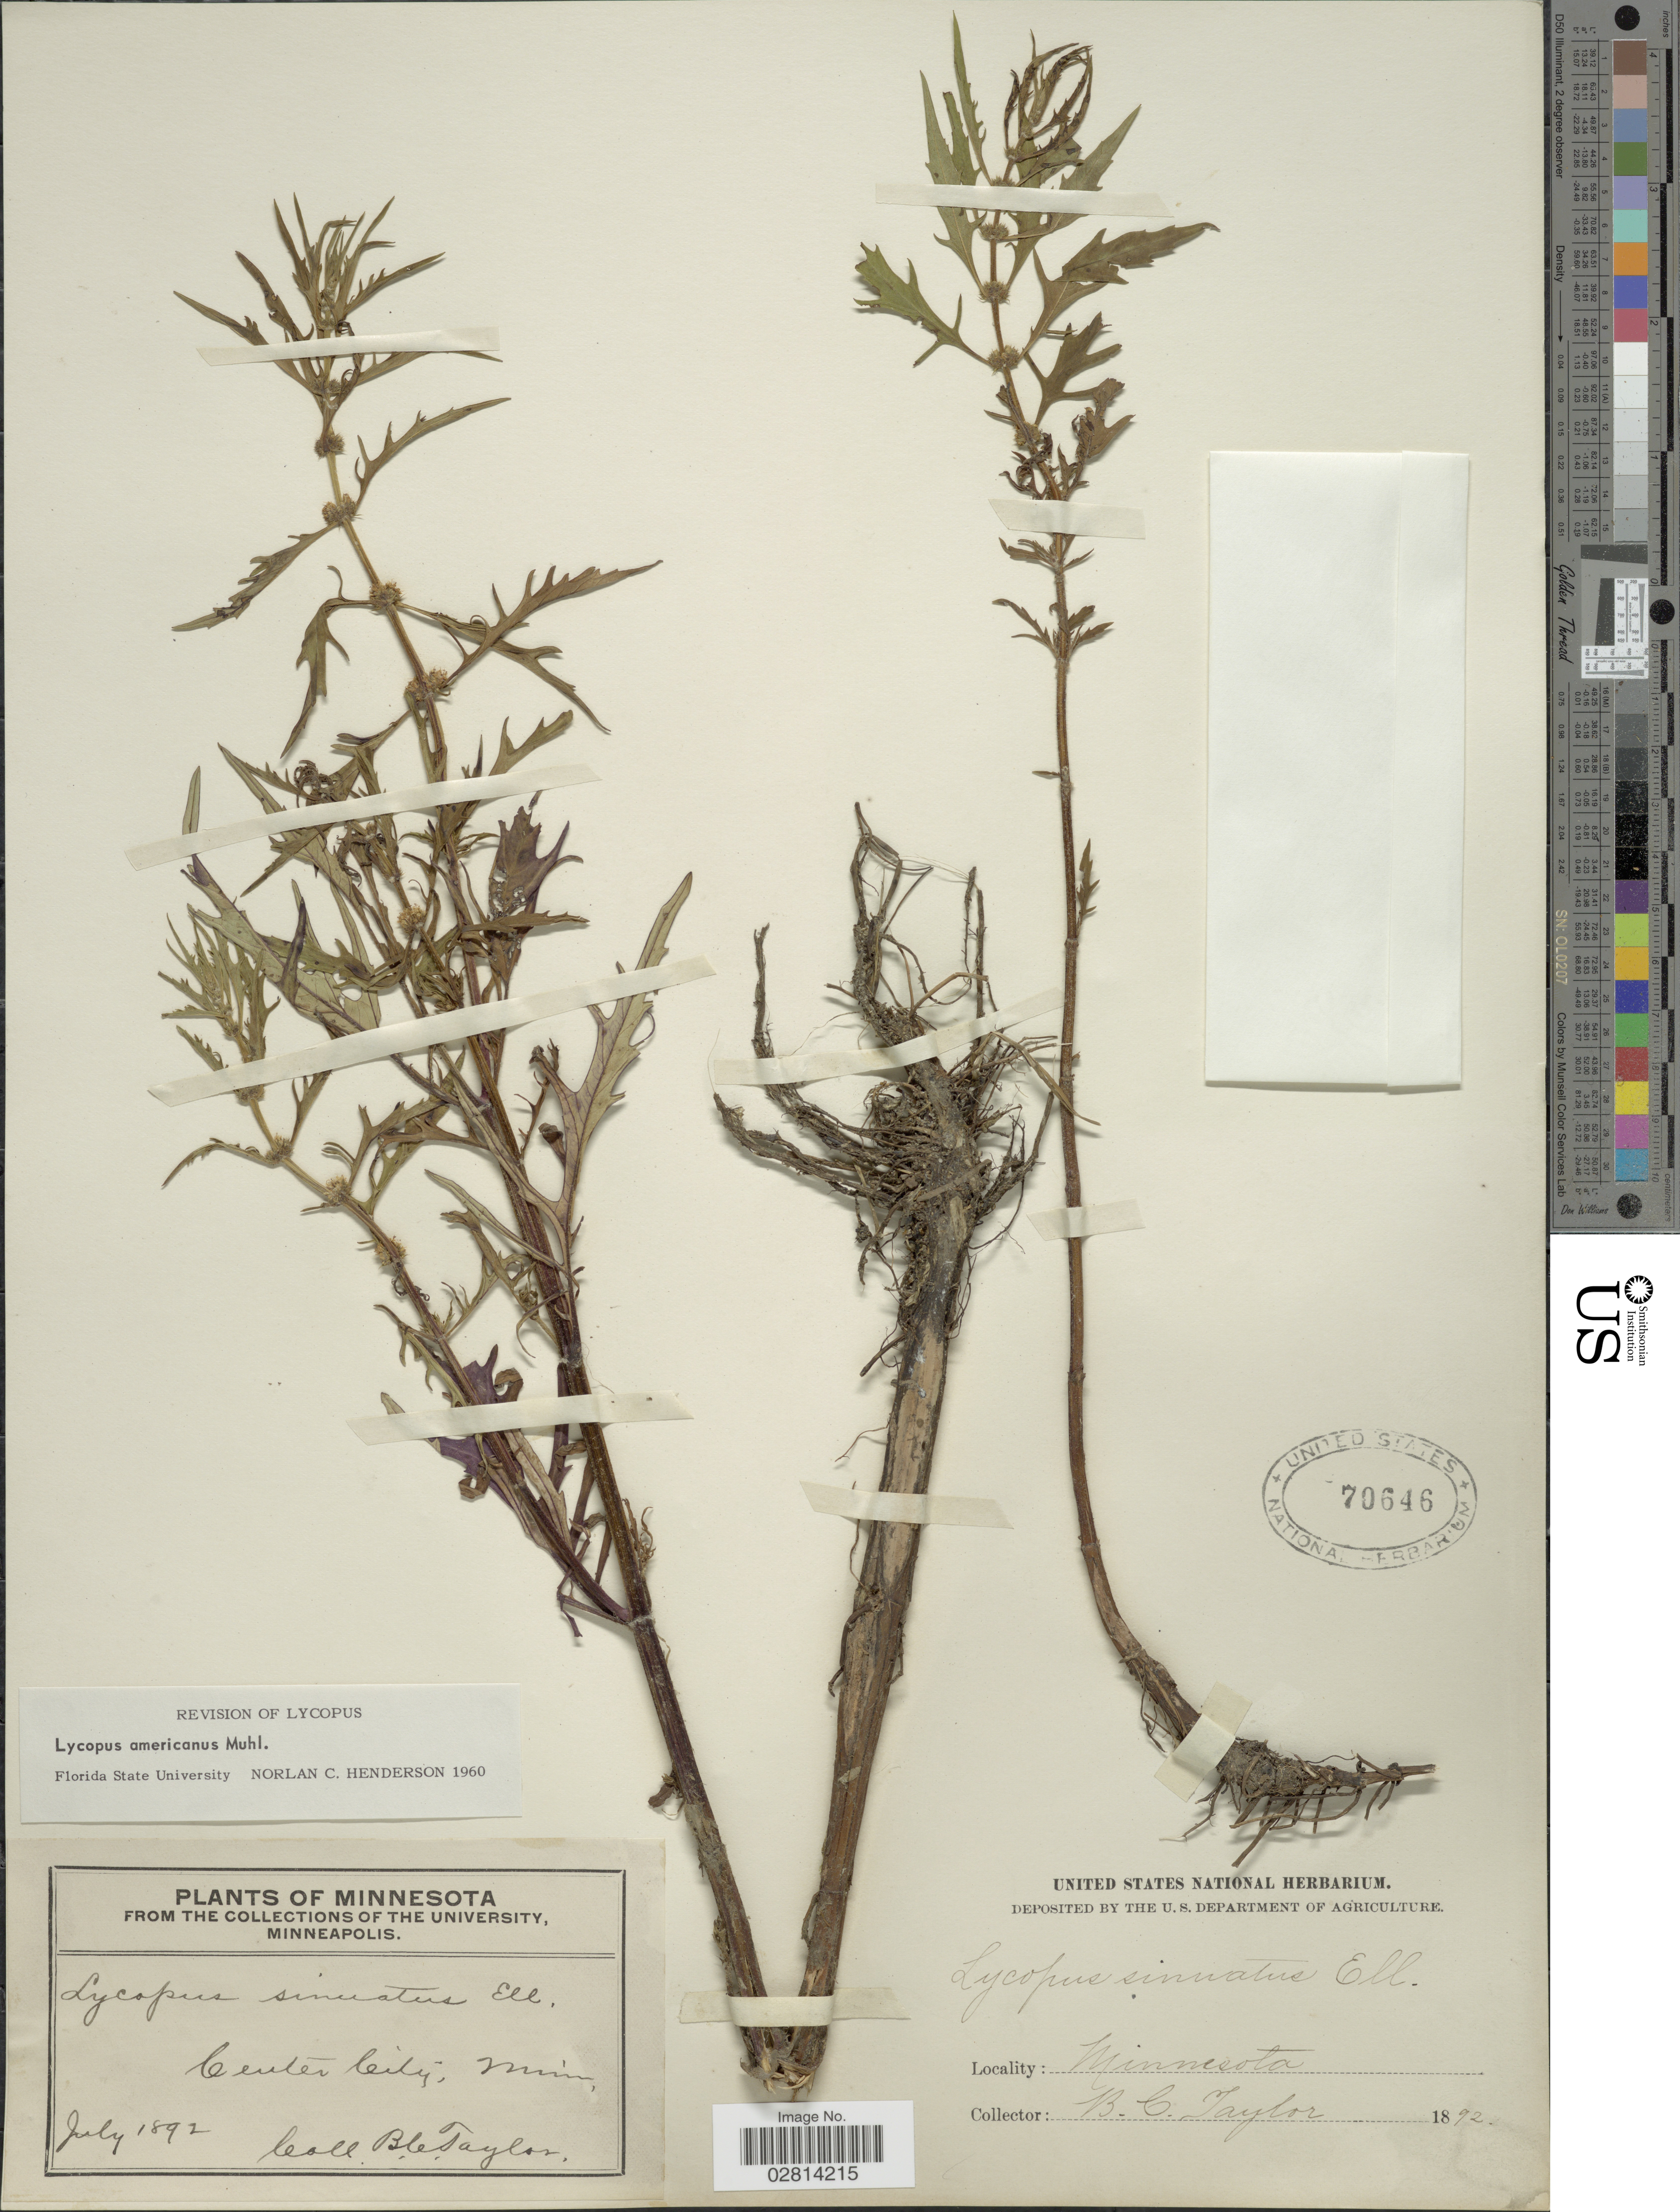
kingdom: Plantae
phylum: Tracheophyta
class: Magnoliopsida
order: Lamiales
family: Lamiaceae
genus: Lycopus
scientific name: Lycopus americanus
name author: Muhl. ex W.P.C. Barton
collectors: B. C. Taylor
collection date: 1892-07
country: United States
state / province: Minnesota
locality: Center City, Minn.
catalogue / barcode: US 70646